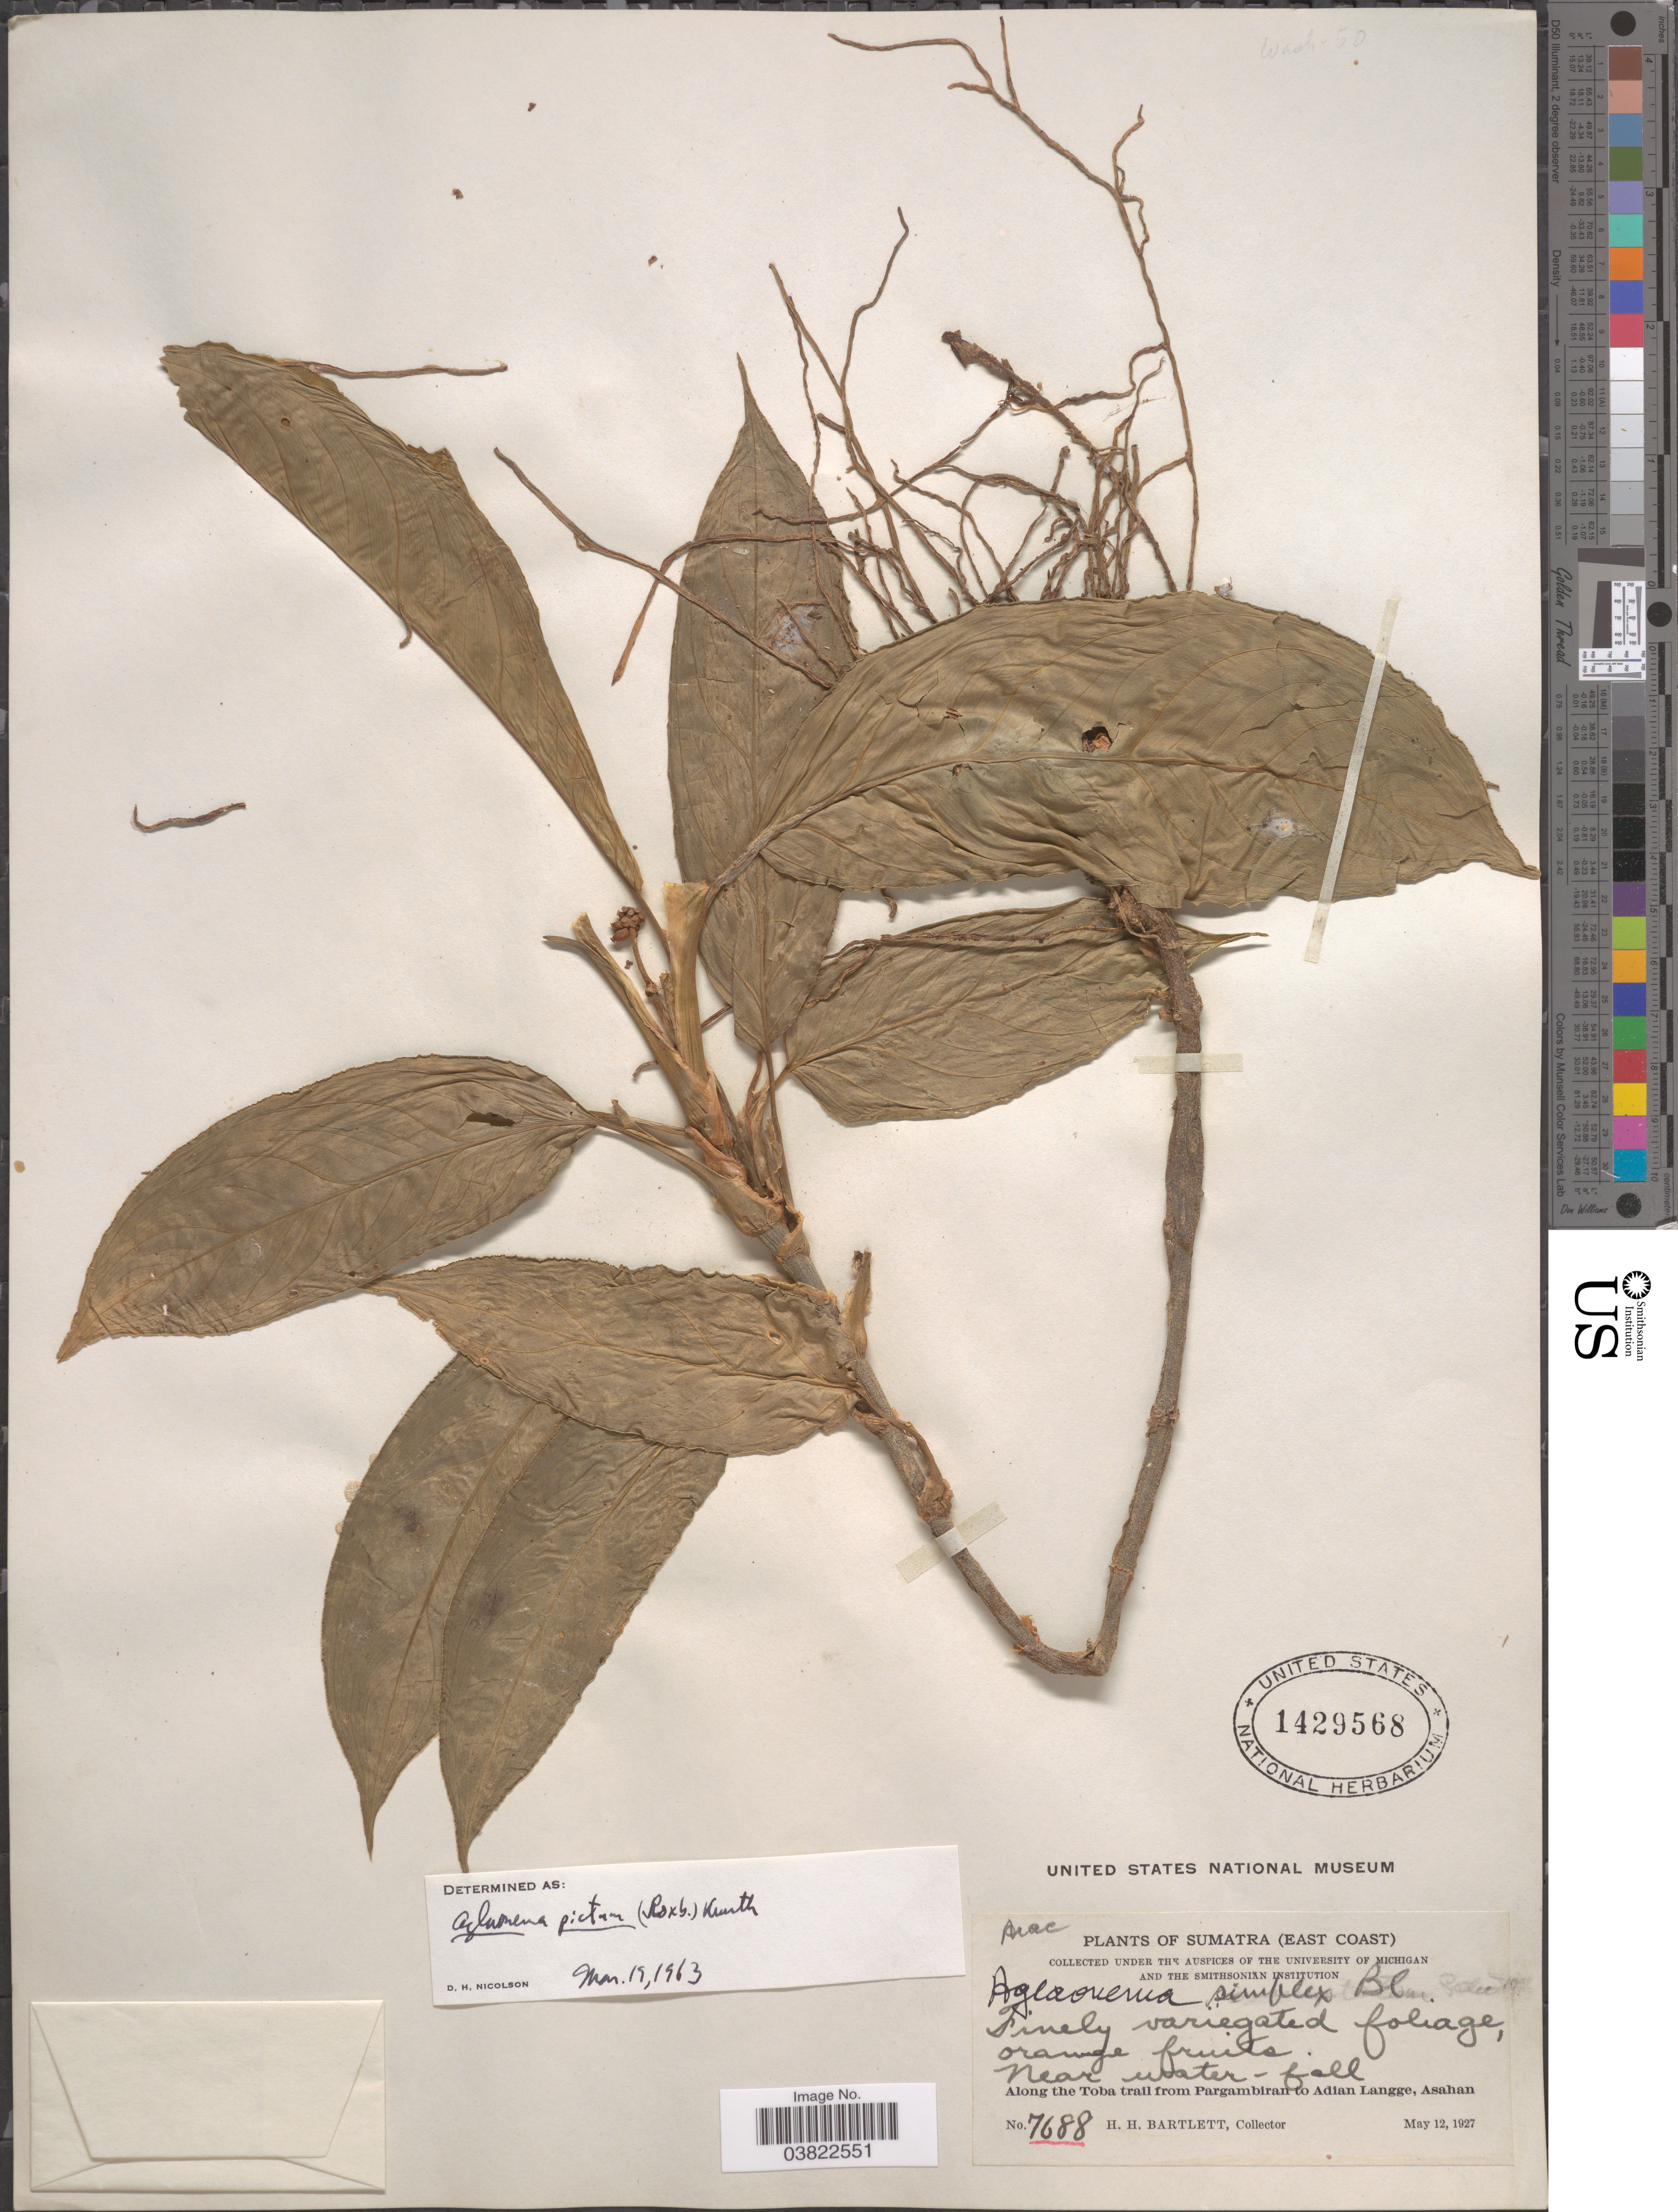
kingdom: Plantae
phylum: Tracheophyta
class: Liliopsida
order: Alismatales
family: Araceae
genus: Aglaonema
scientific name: Aglaonema pictum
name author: (Roxb.) Kunth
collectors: H. H. Bartlett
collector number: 7688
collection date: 1927-05-12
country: Indonesia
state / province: Sumatra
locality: Along the Toba trail from Pargambiran to Adian Langge, Asahan.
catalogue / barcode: US 1429568